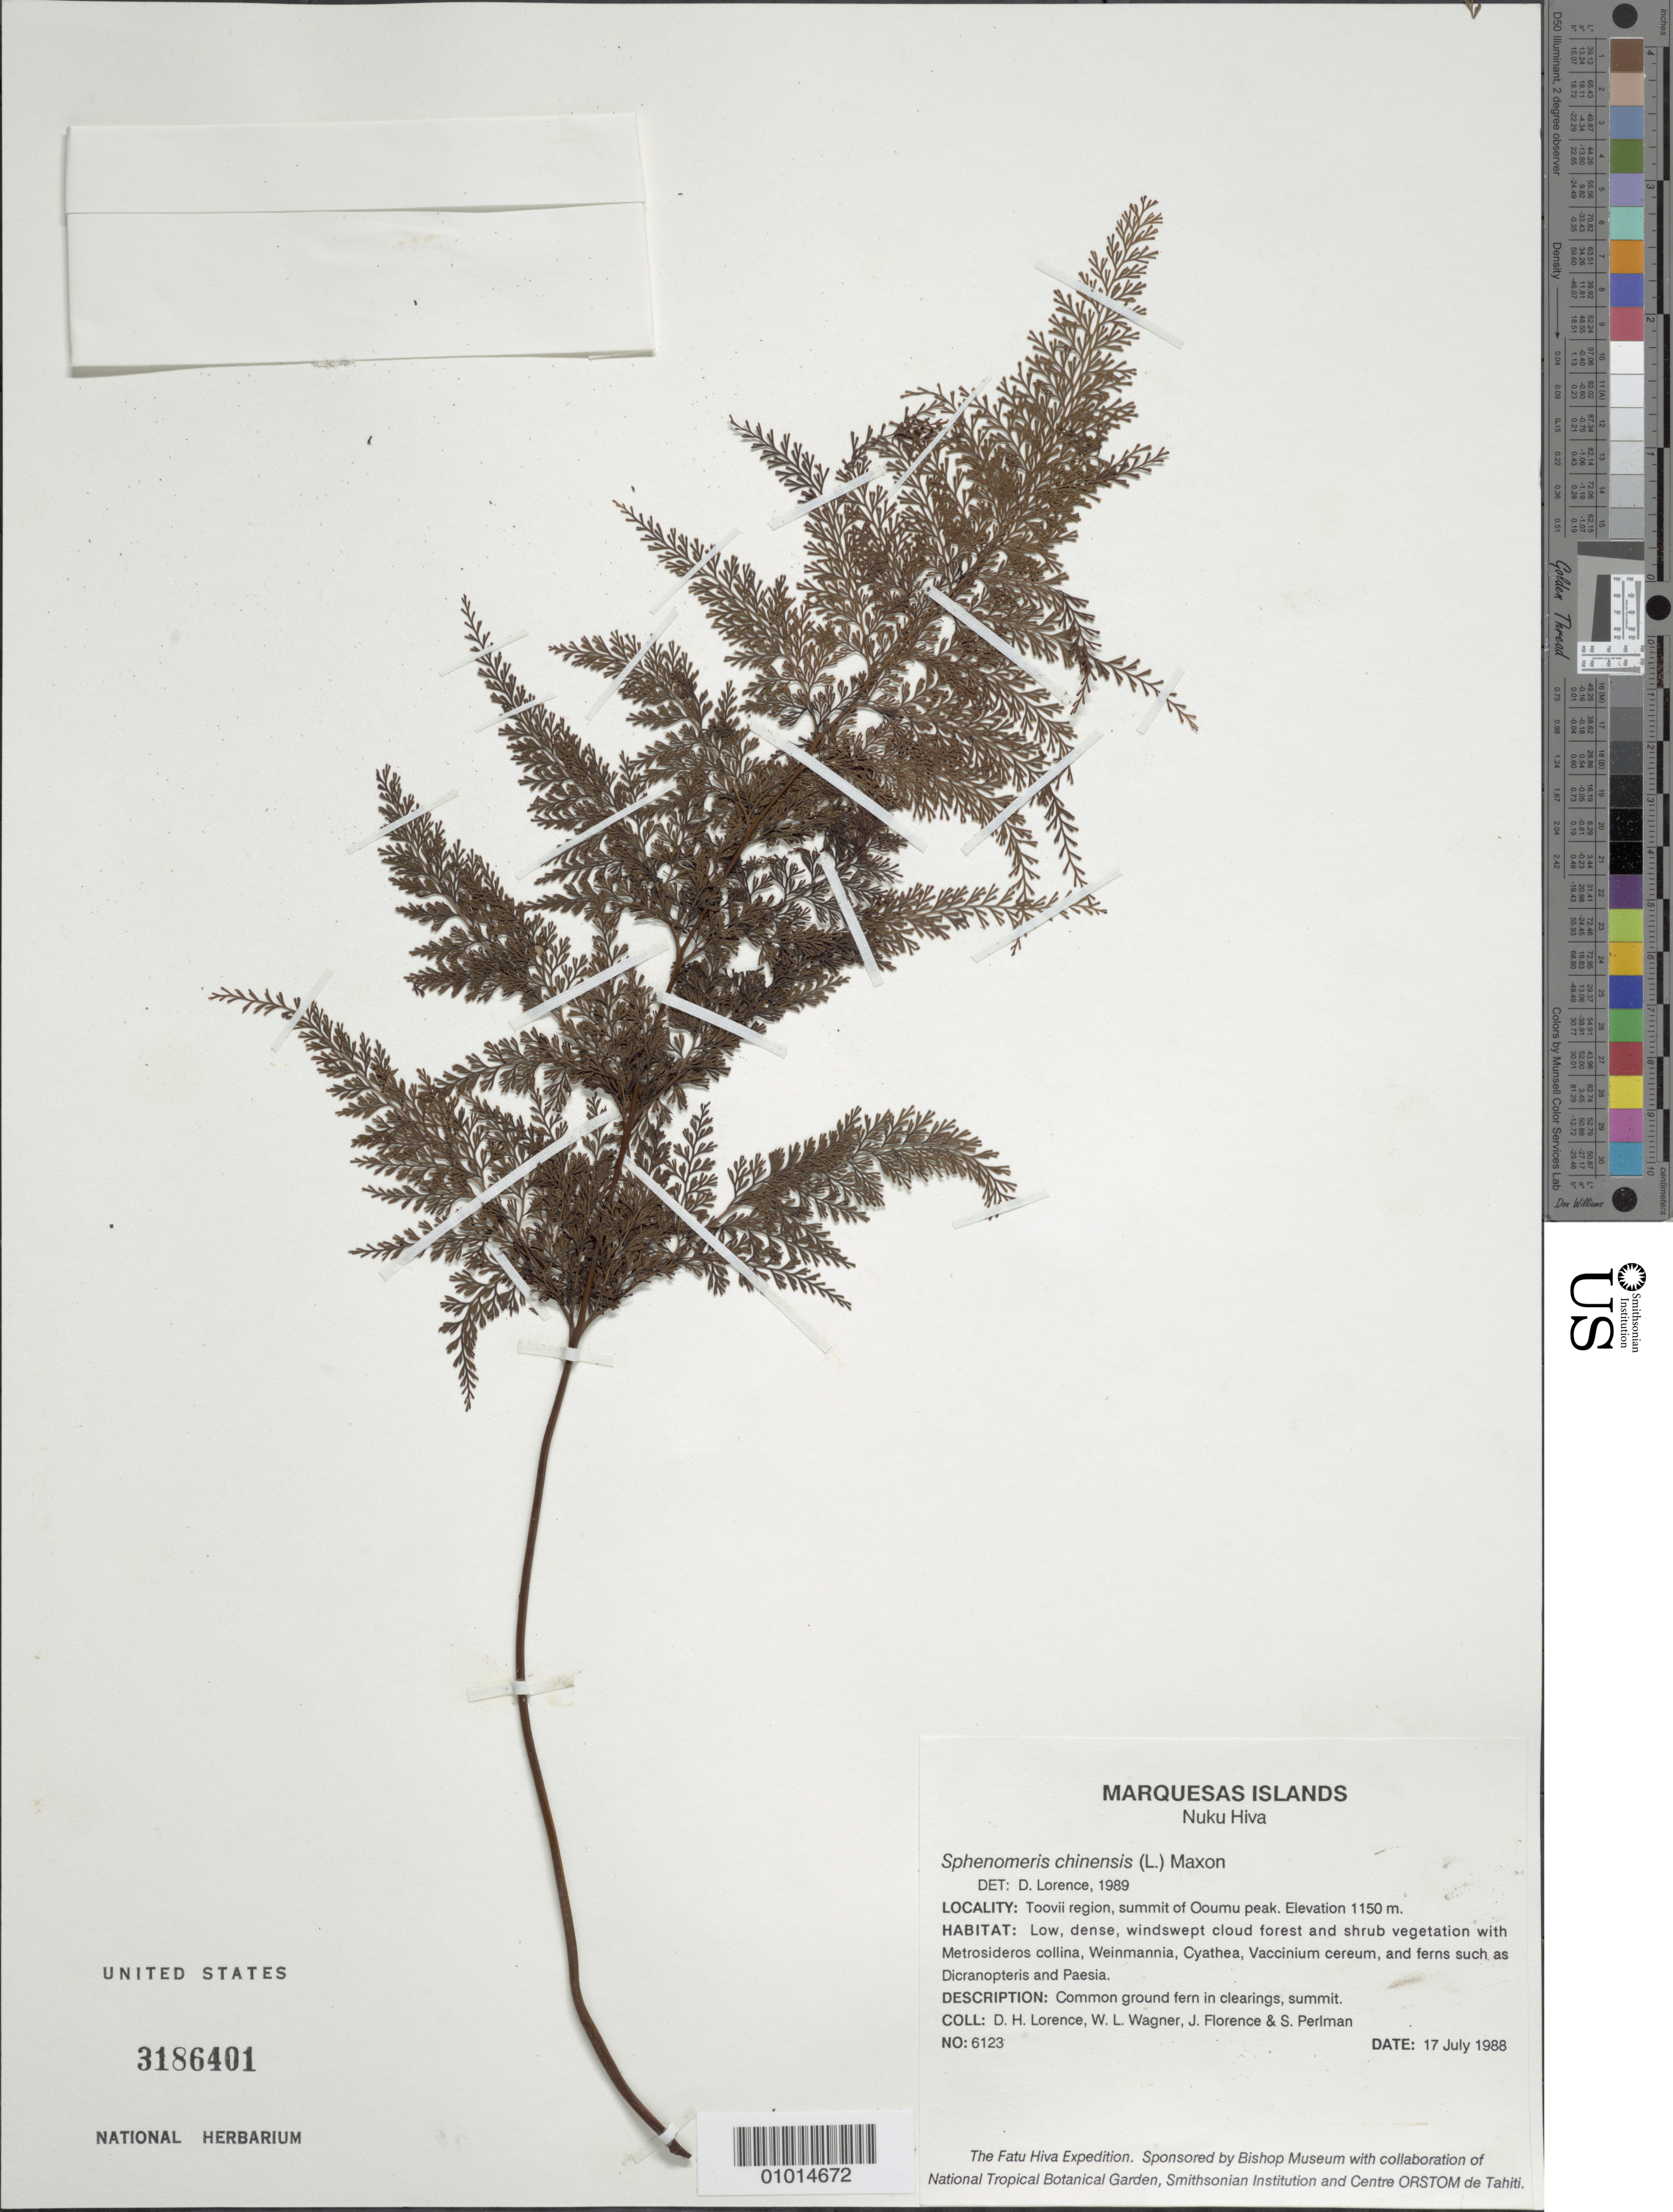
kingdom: Plantae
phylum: Tracheophyta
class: Polypodiopsida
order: Polypodiales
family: Lindsaeaceae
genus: Sphenomeris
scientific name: Sphenomeris chinensis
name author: (L.) Maxon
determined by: Lorence, David H., (PTBG), National Tropical Botanical Garden (UNITED STATES)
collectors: D. Lorence, W. L. Wagner, J. Florence & S. P. Perlman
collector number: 6123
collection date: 1988-07-17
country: French Polynesia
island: Nuku Hiva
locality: Toovii region, summit of Ooumu peak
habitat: Low, dense, windswept cloud forest and shrub vegetation. Common ground fern in clearings, summit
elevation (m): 1150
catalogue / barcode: US 3186401